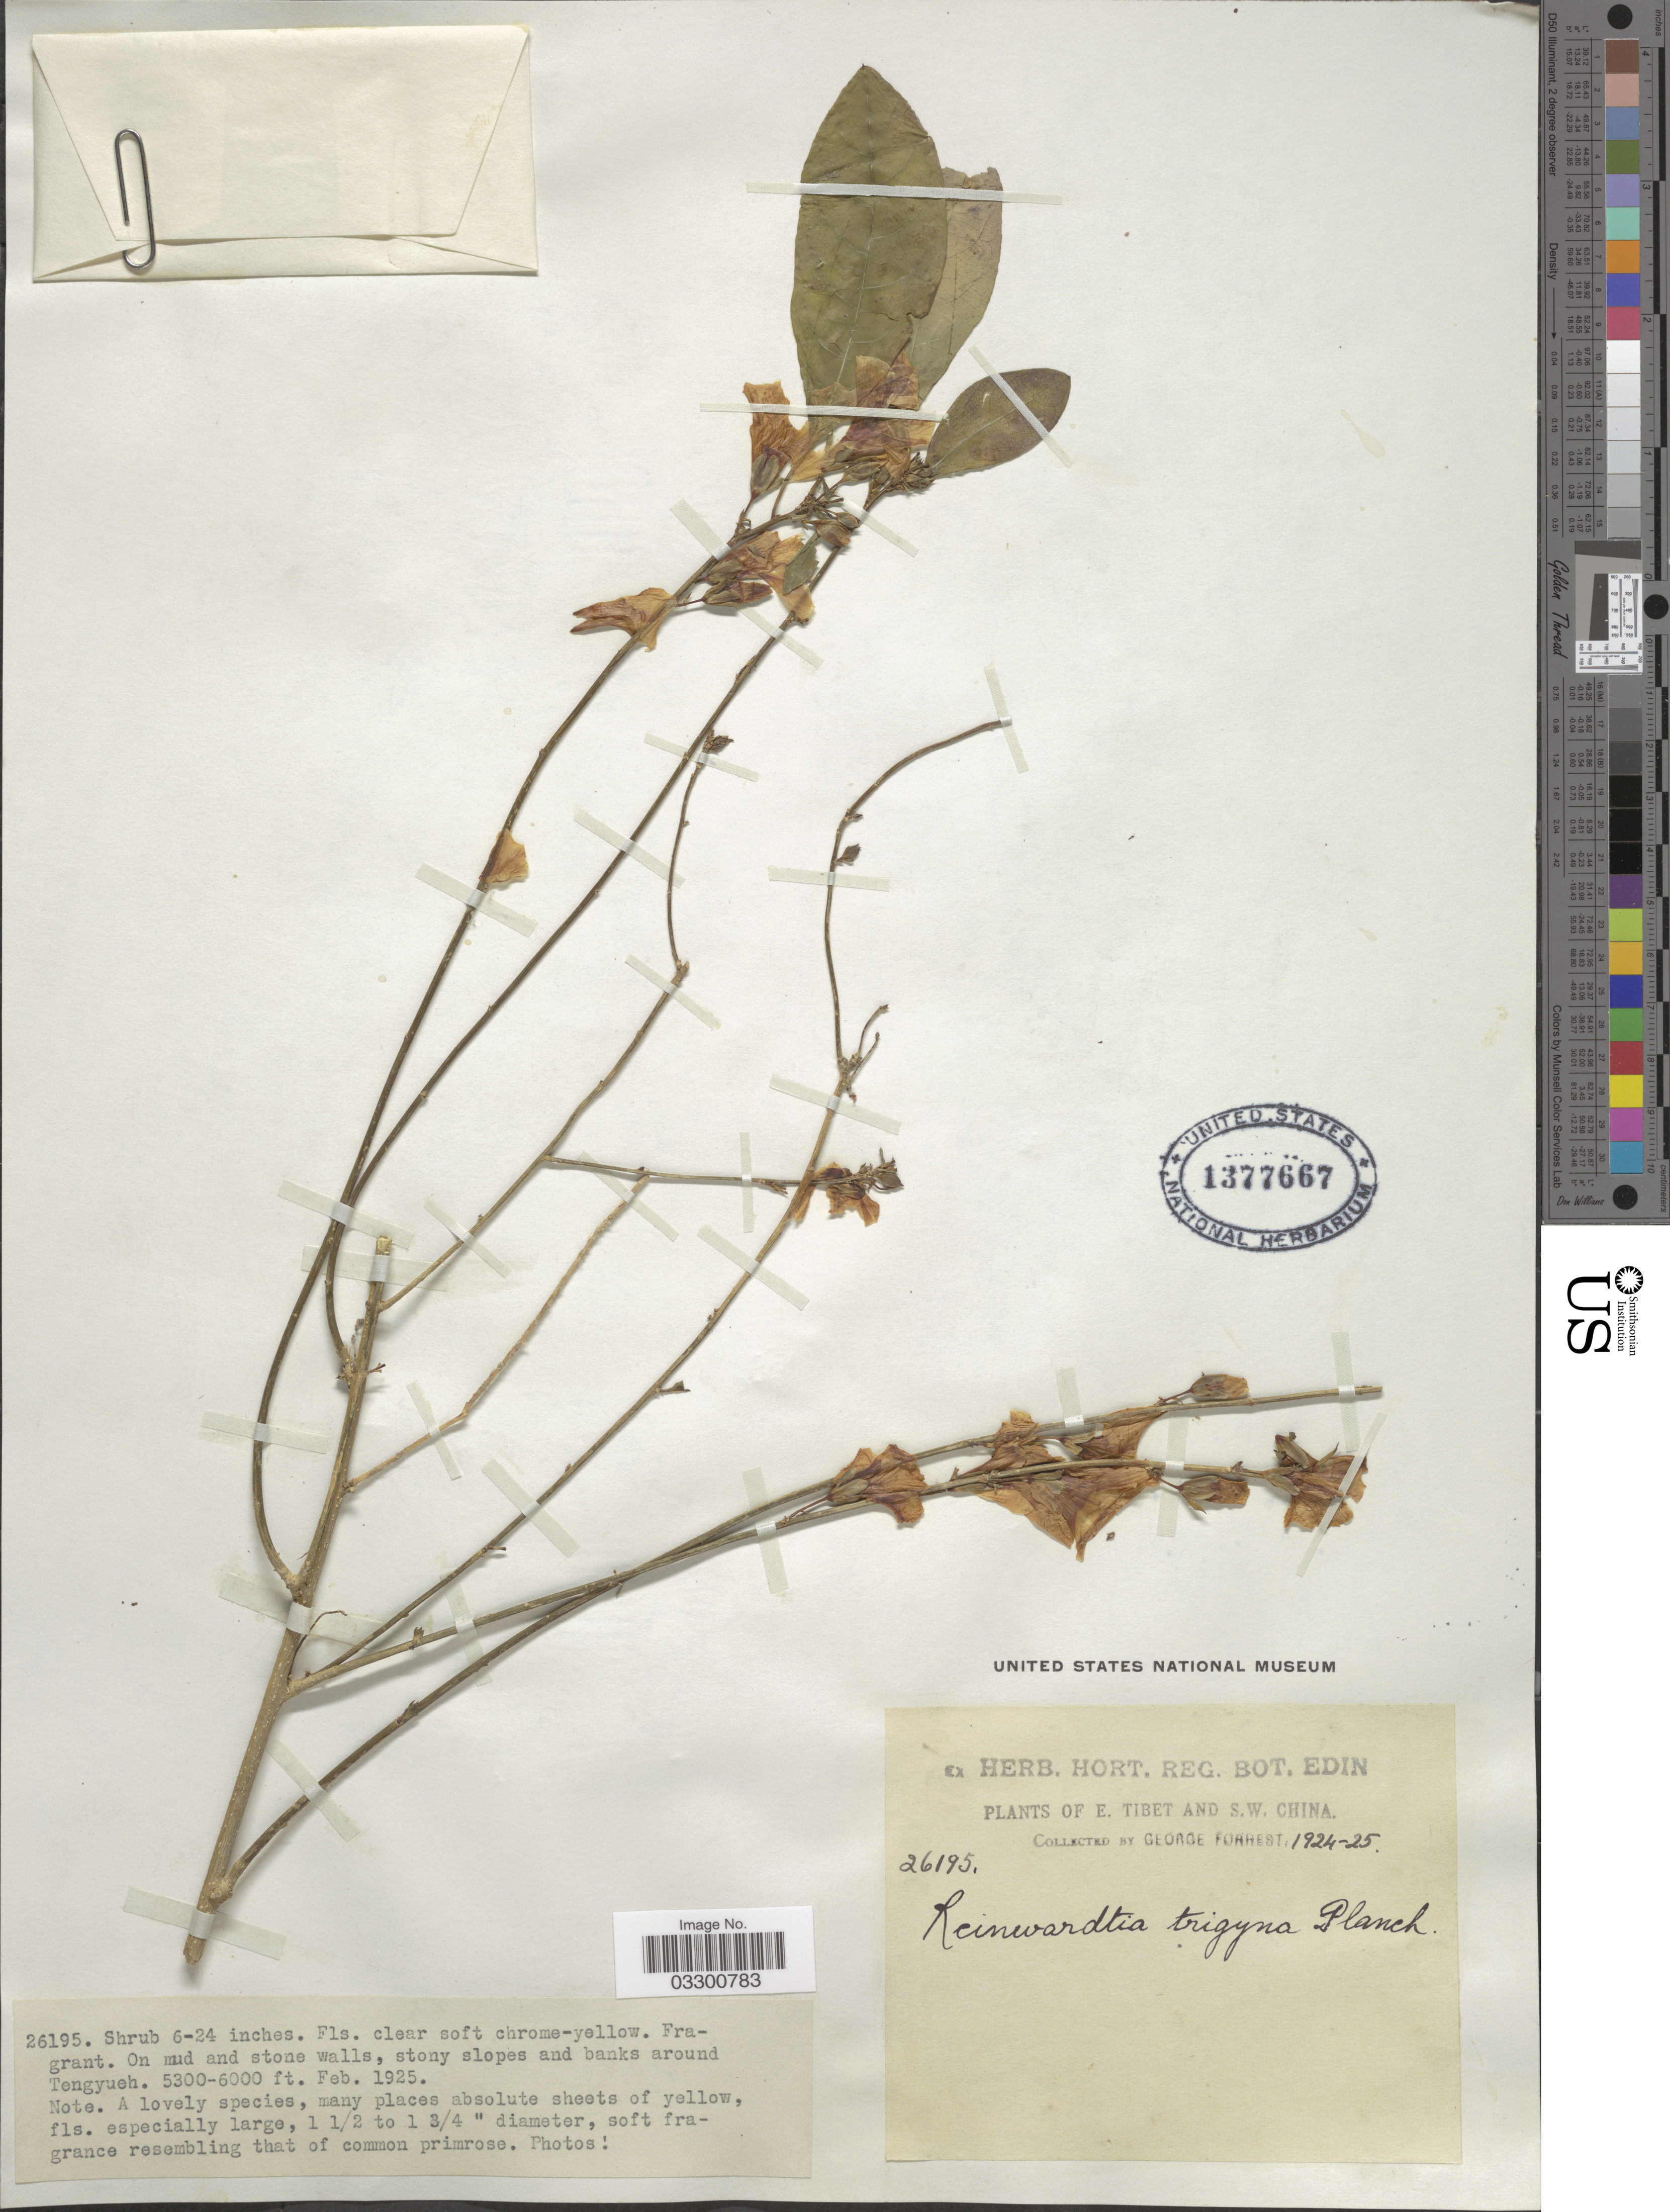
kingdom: Plantae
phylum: Tracheophyta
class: Magnoliopsida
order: Malpighiales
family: Linaceae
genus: Reinwardtia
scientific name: Reinwardtia trigyna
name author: Planch.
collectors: G. Forrest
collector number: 26195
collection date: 1925-02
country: China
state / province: Xizang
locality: E. Tibet and S.W. China, On mud and stone walls, stony slopes and banks around Tengyueh.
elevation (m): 1615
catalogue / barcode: US 1377667